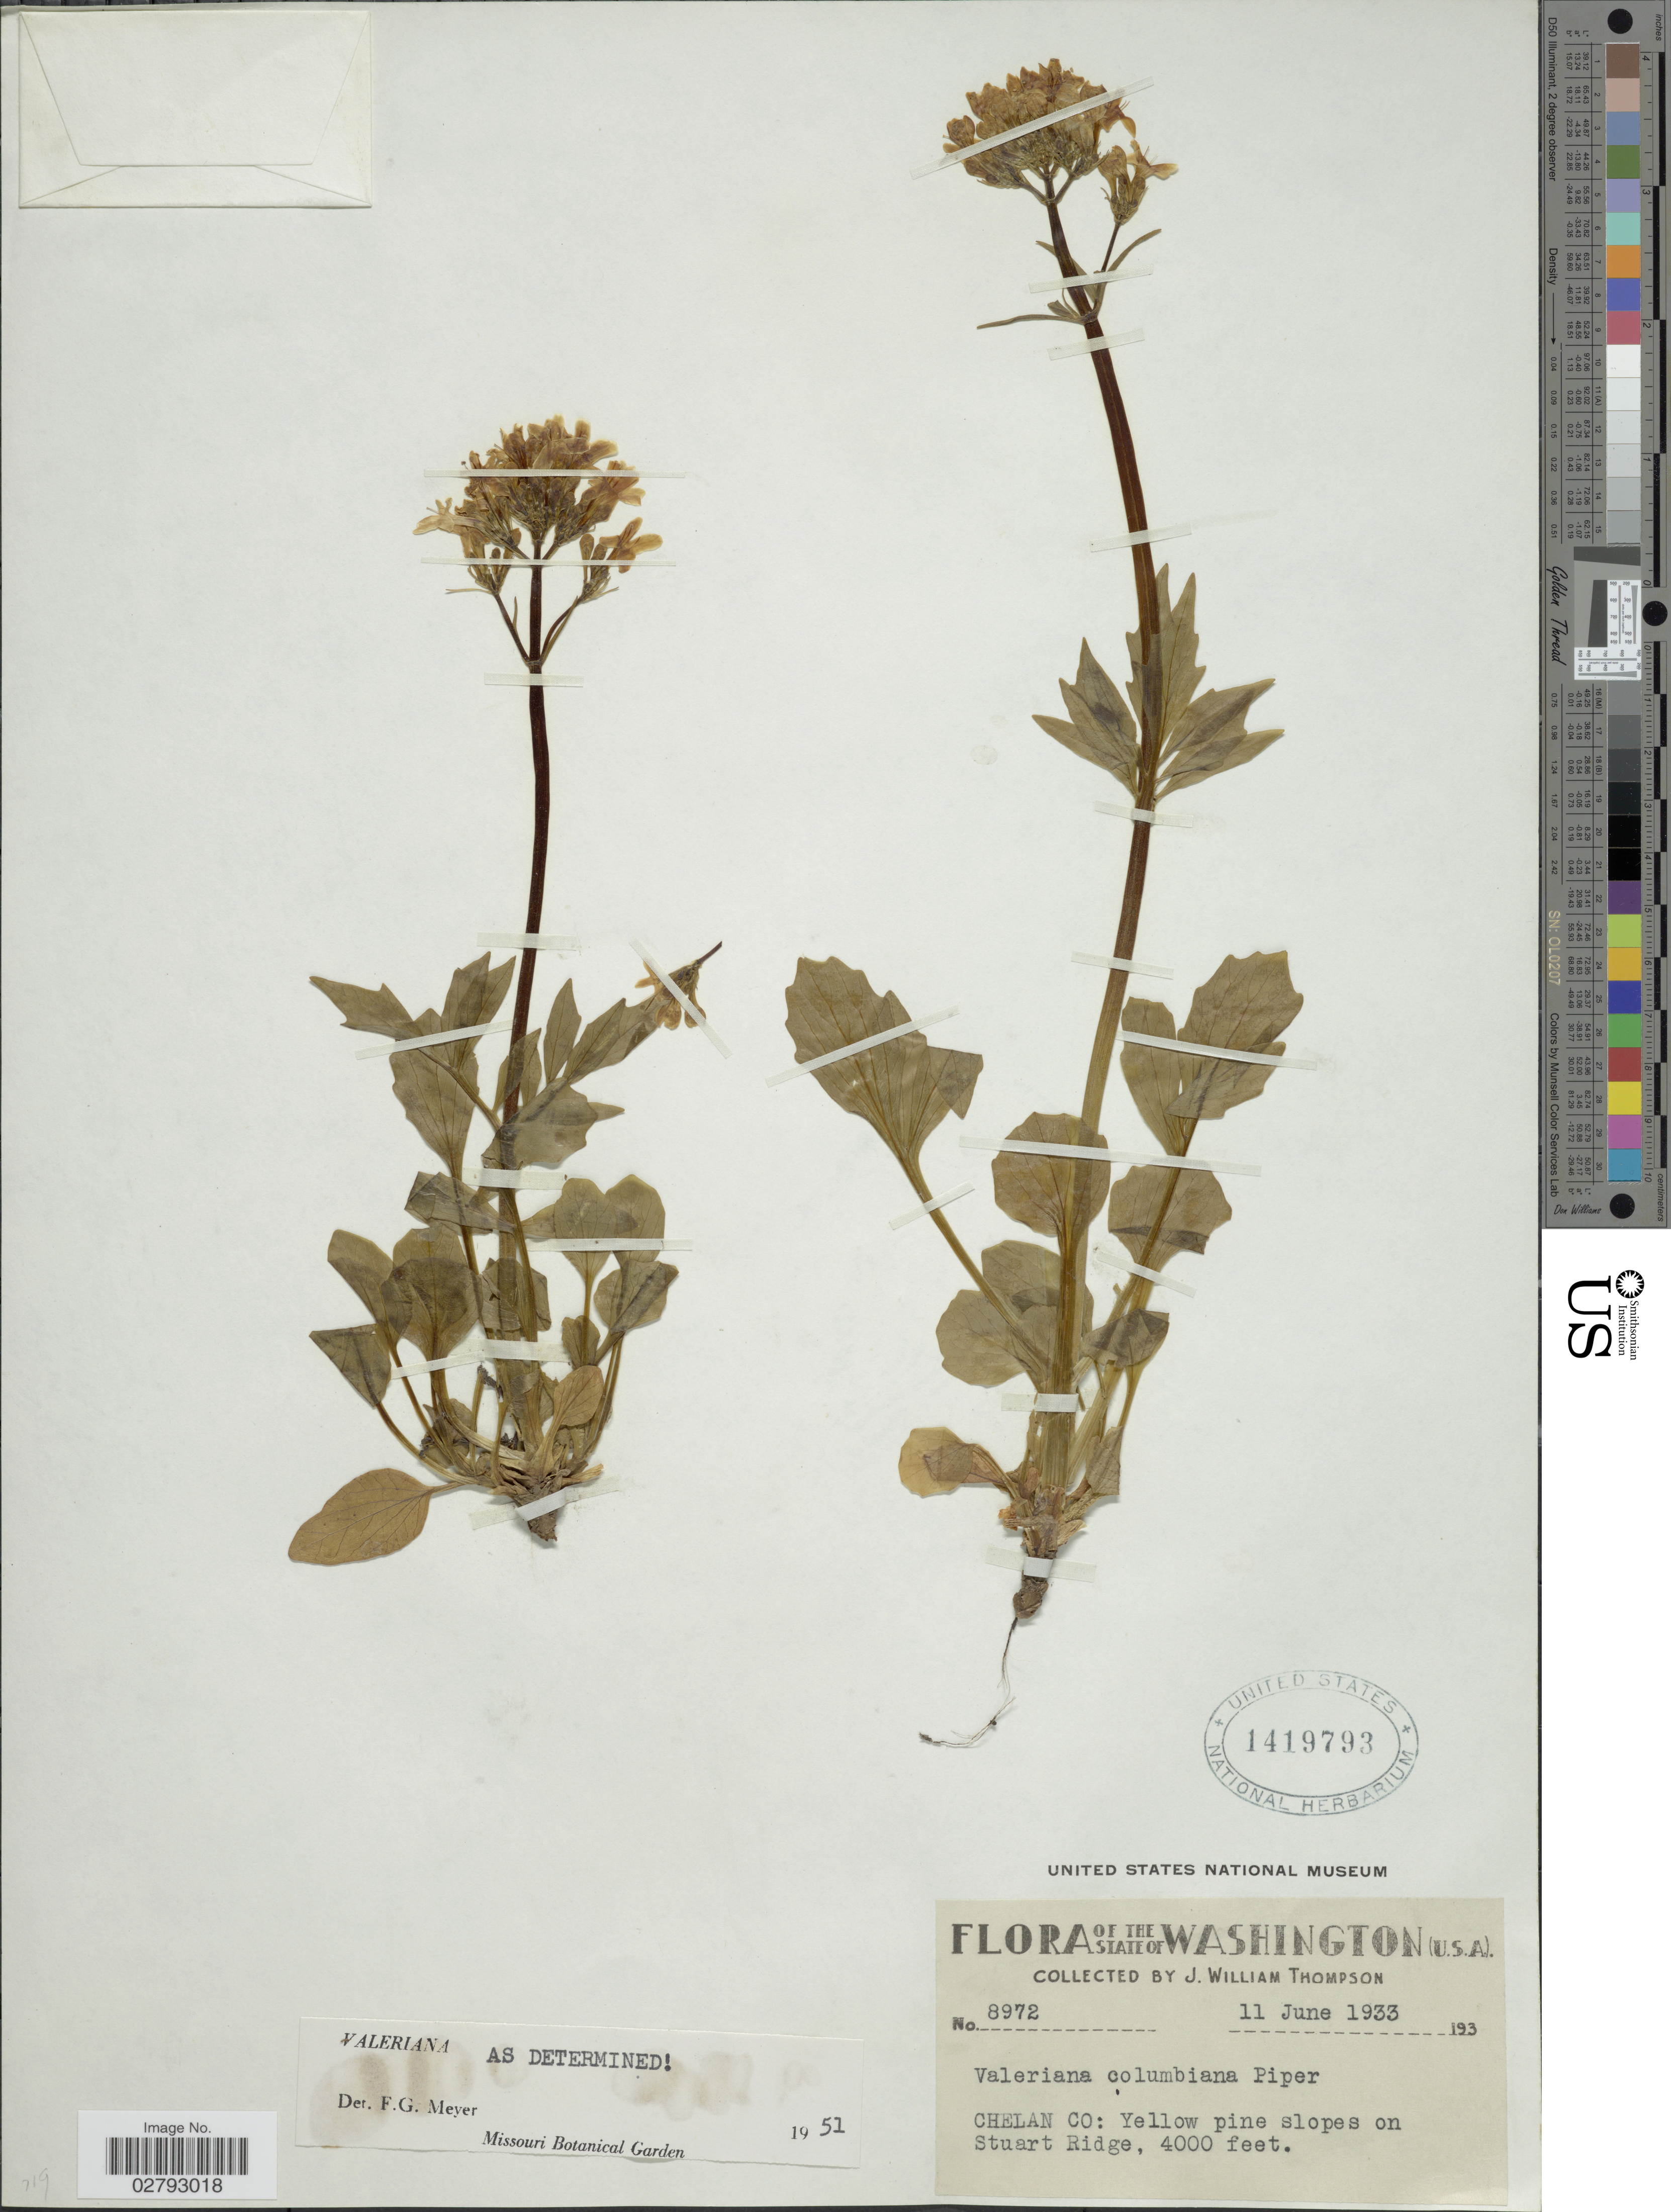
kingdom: Plantae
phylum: Tracheophyta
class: Magnoliopsida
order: Dipsacales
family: Caprifoliaceae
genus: Valeriana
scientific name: Valeriana columbiana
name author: Piper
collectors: J. W. Thompson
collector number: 8972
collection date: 1933-06-11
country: United States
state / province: Washington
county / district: Chelan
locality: Chelan Co: Yellow pine slopes on Stuart Ridge.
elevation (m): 1219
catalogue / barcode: US 1419793